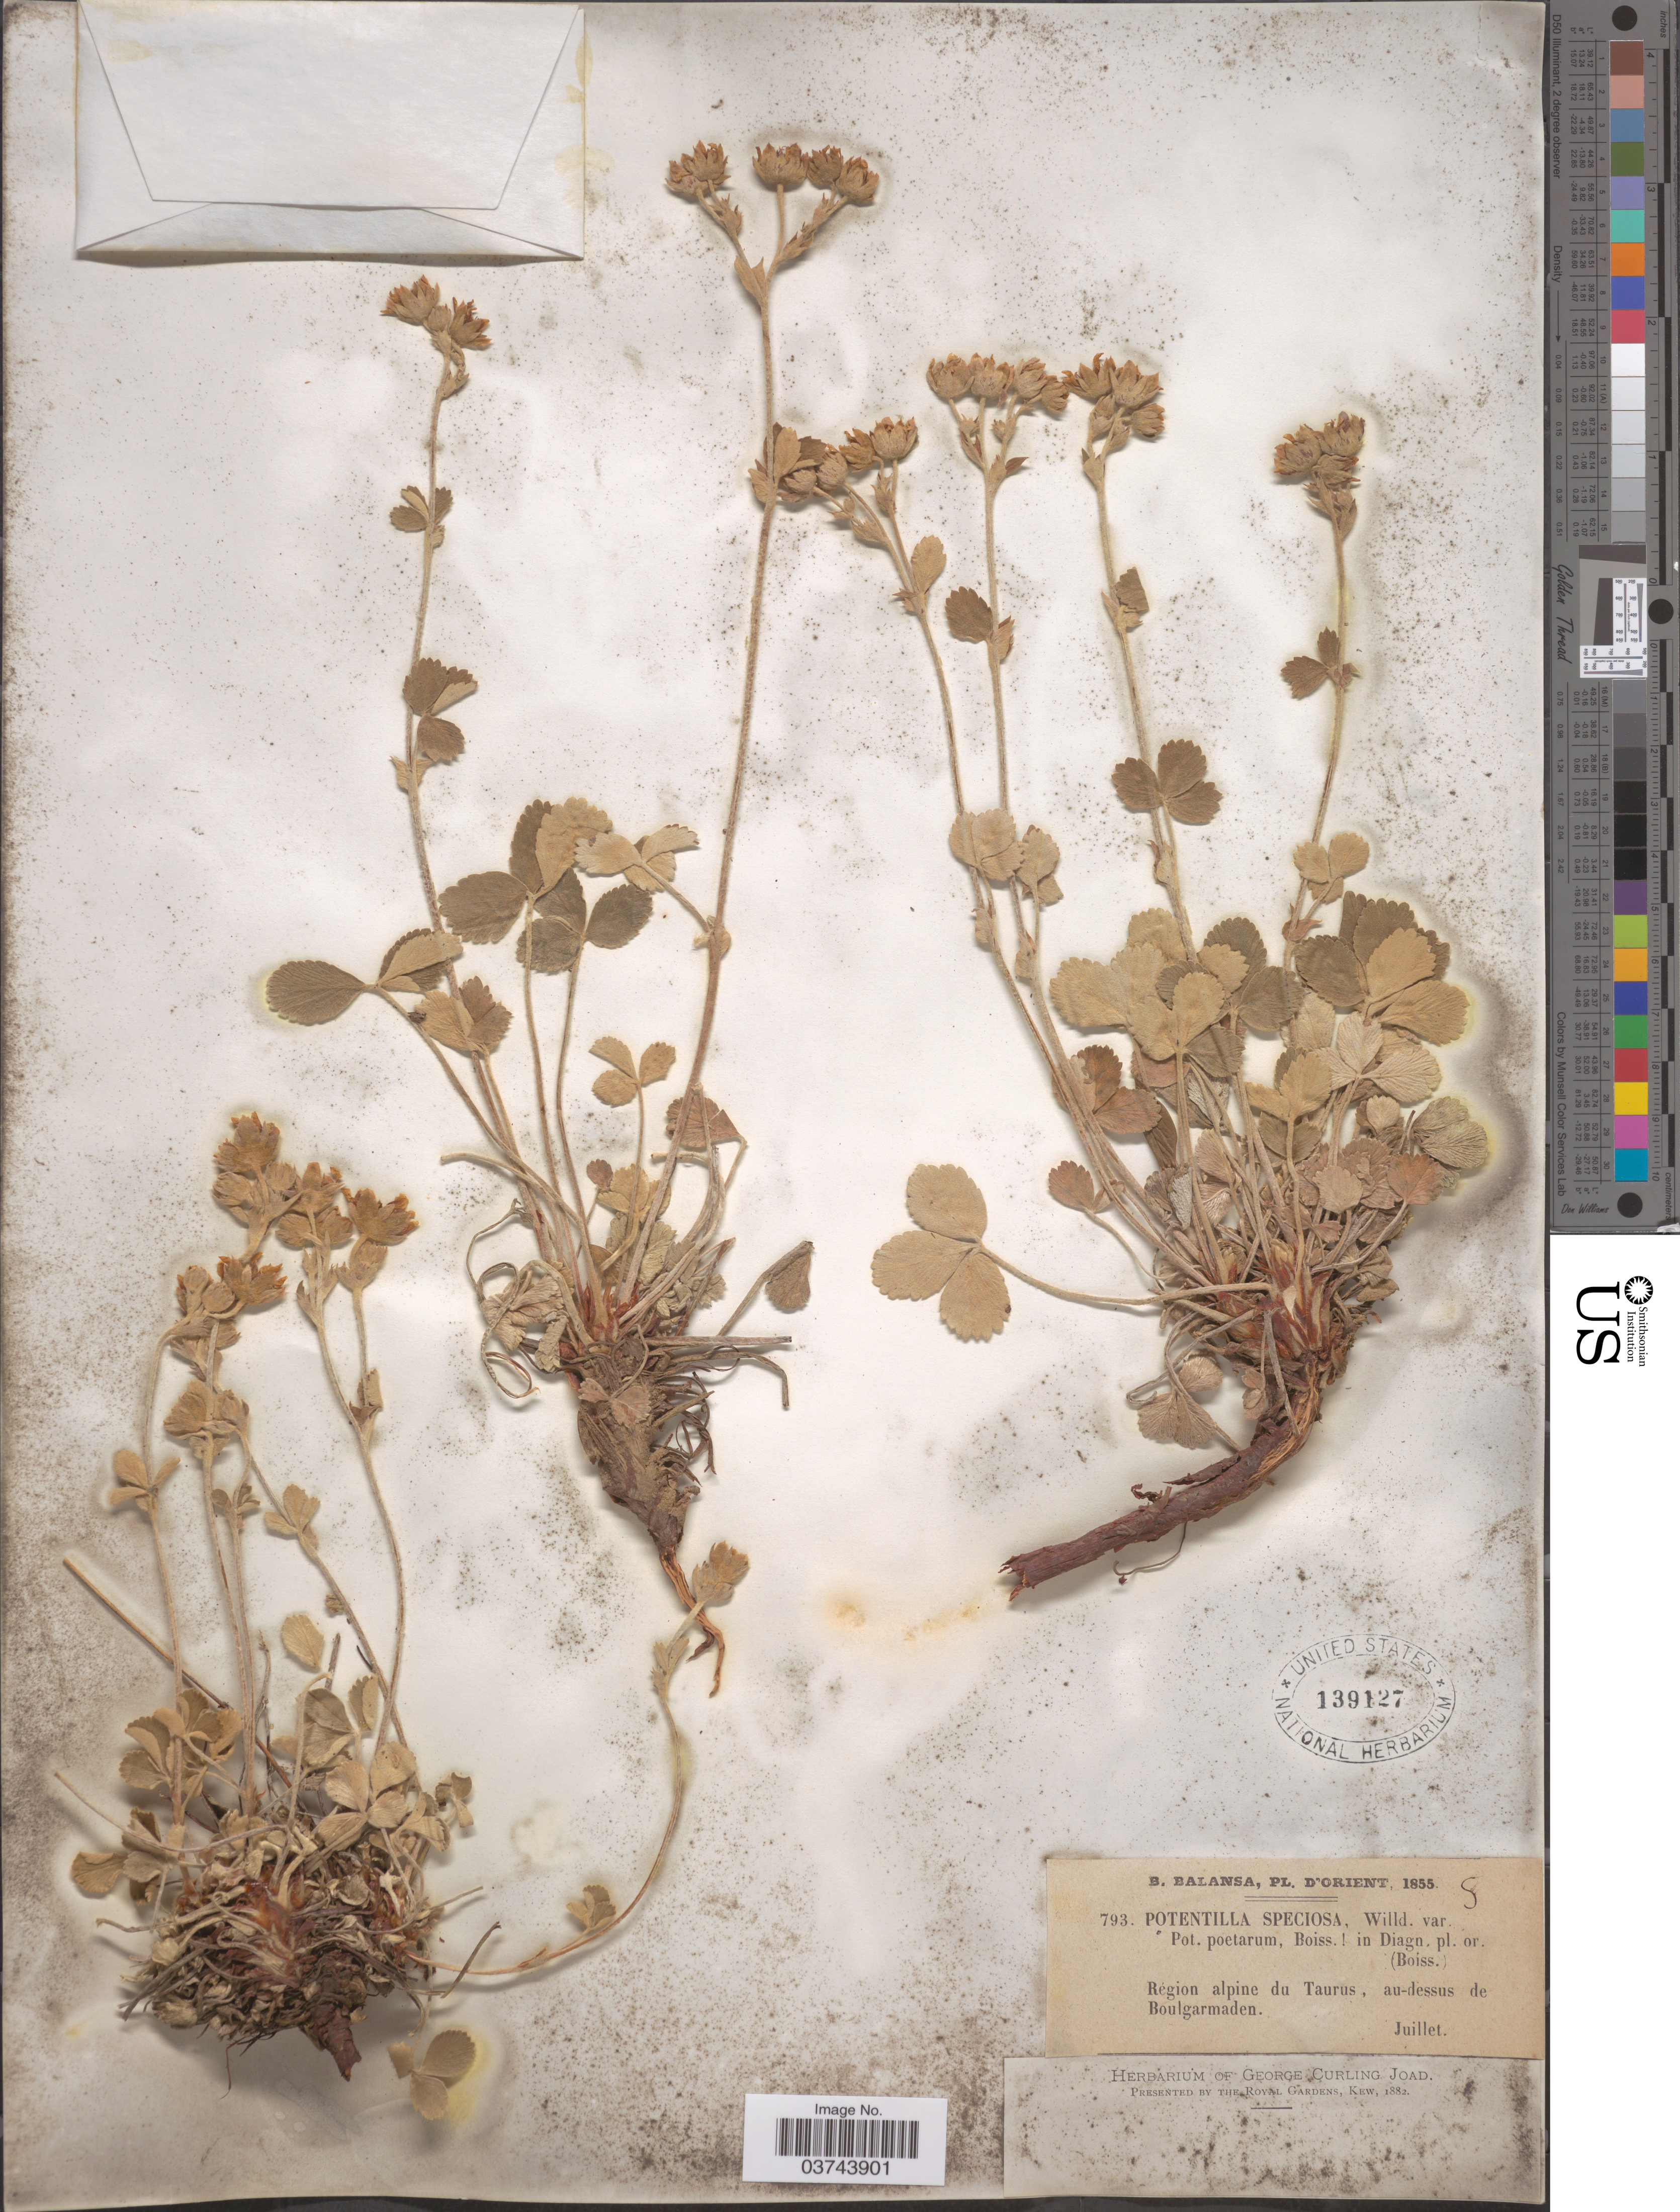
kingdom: Plantae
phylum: Tracheophyta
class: Magnoliopsida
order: Rosales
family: Rosaceae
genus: Potentilla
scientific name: Potentilla speciosa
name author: Willd.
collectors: B. Balansa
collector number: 793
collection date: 1855-07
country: Turkey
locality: D'Orient. Région alpine du Taurus, au-desses de Boulgarmaden.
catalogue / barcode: US 139127